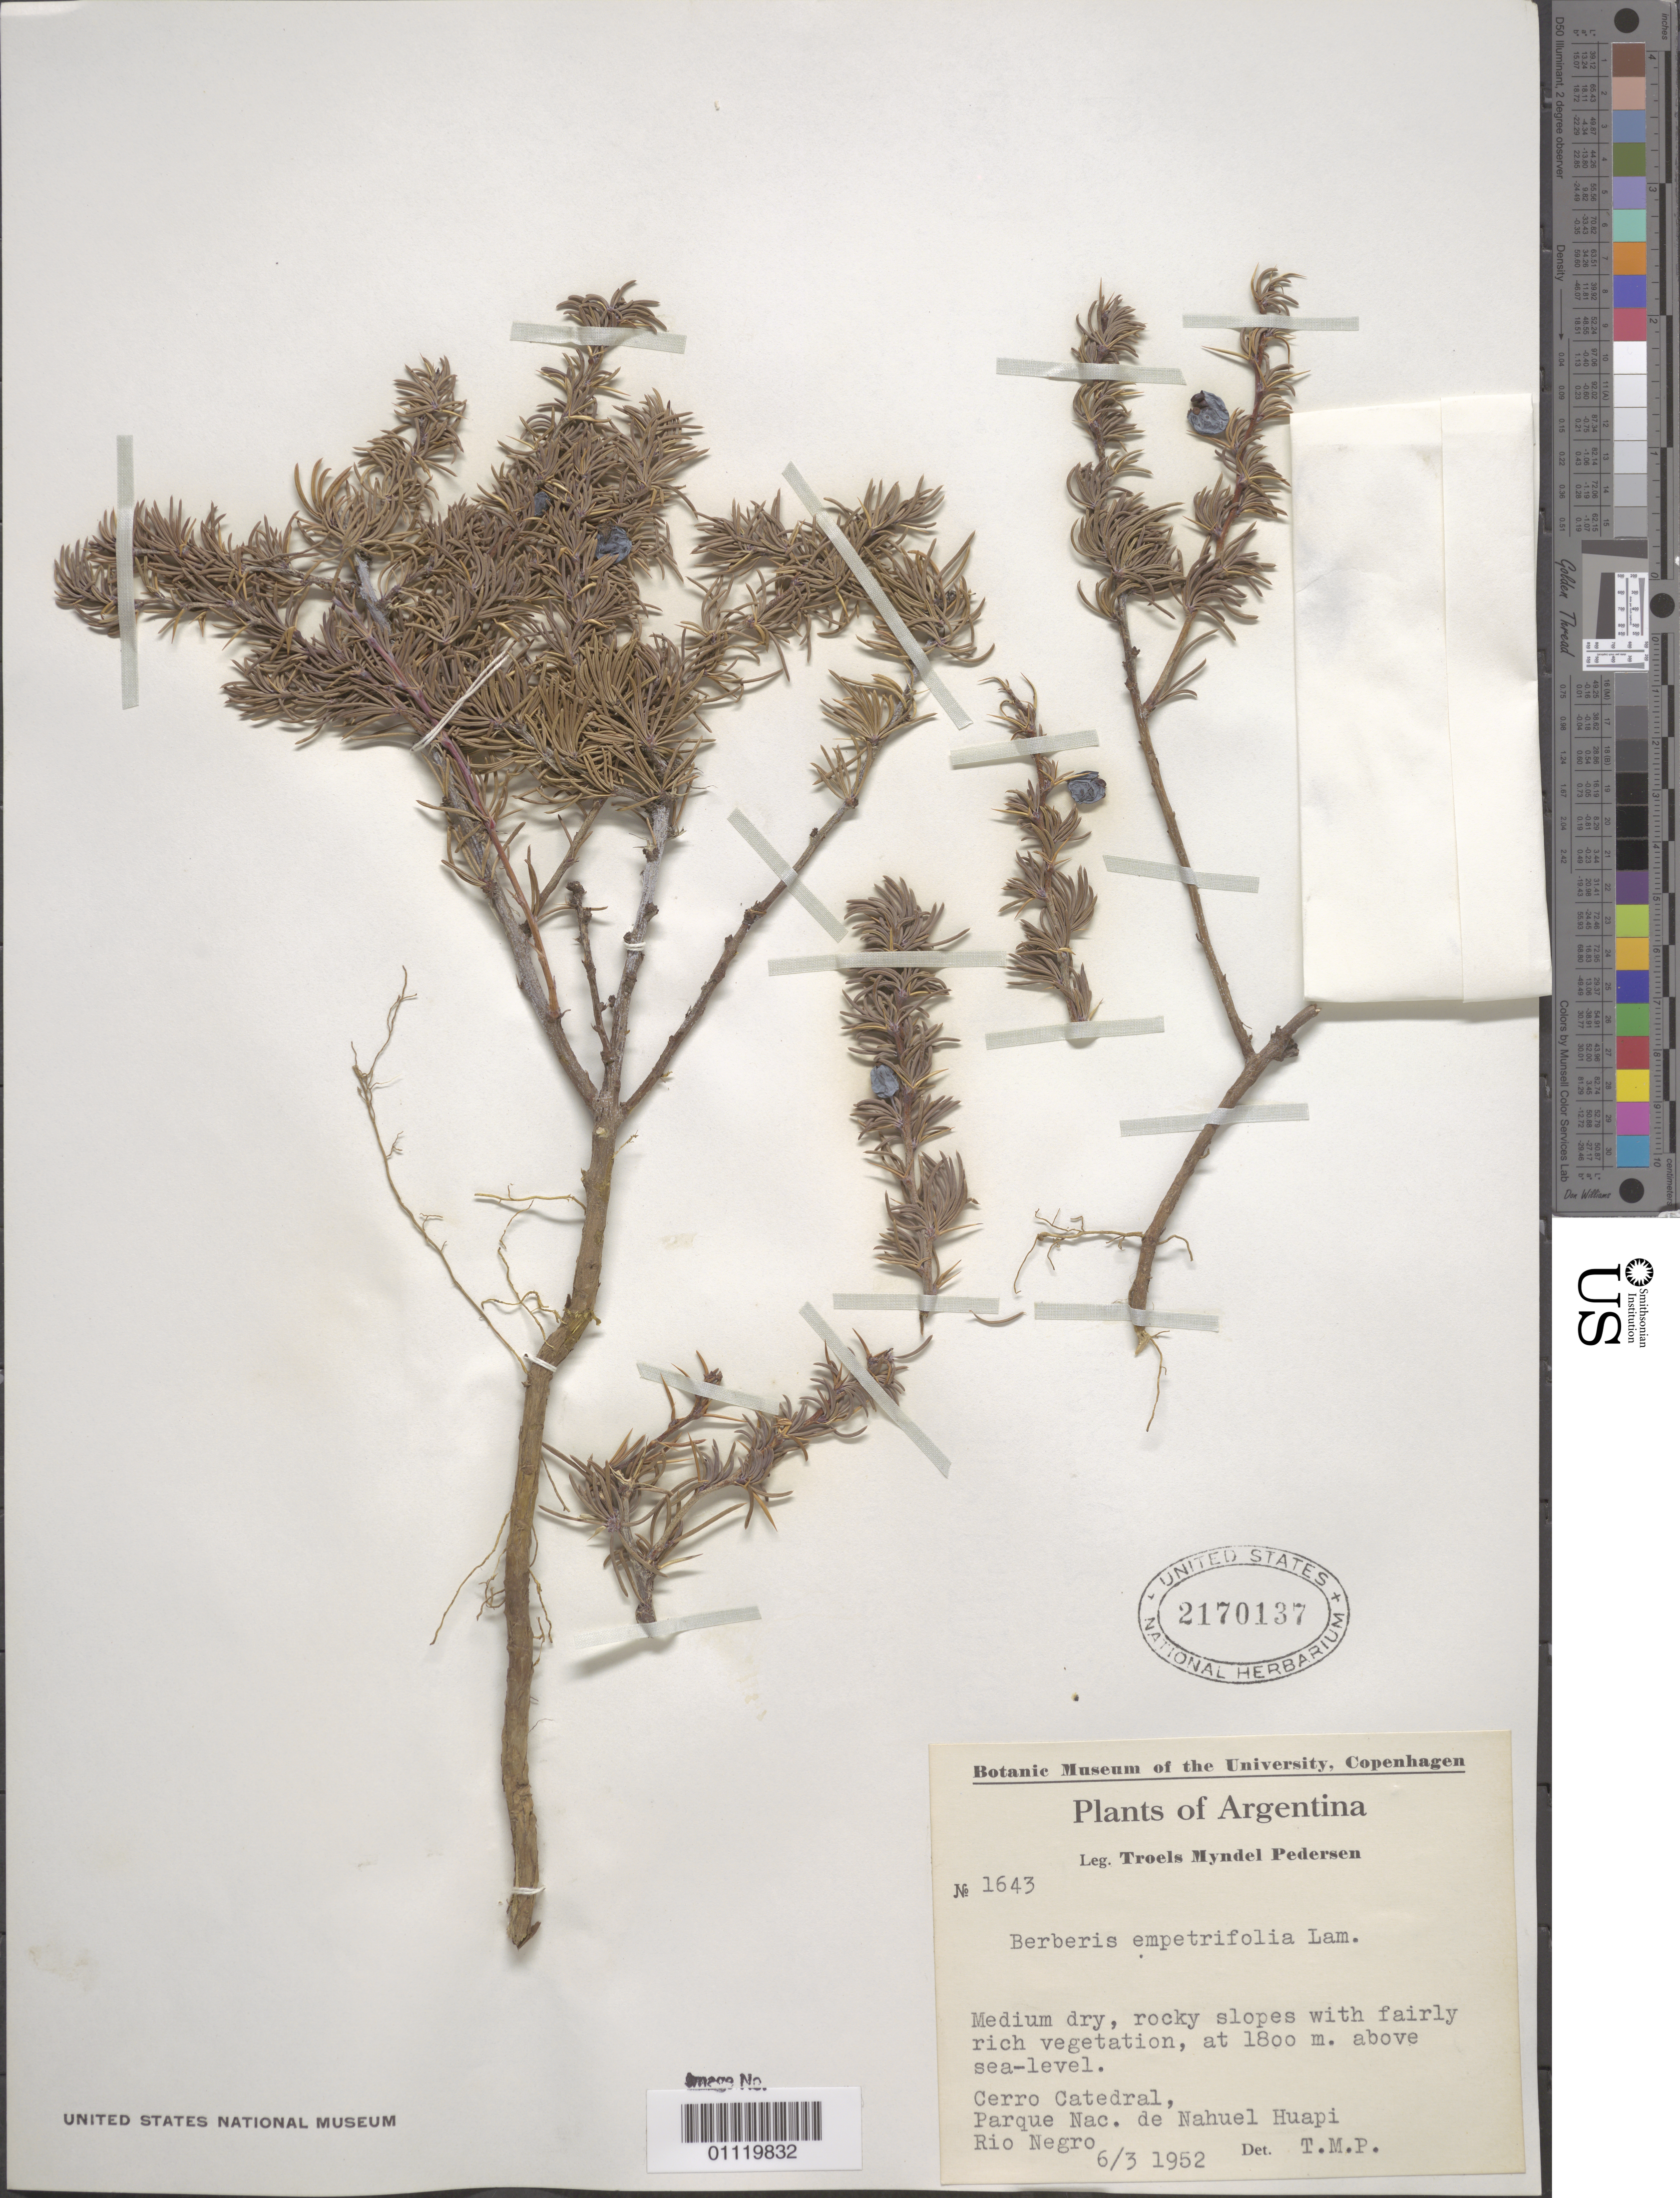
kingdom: Plantae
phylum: Tracheophyta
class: Magnoliopsida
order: Ranunculales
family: Berberidaceae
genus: Berberis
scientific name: Berberis empetrifolia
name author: Lam.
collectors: T. M. Pedersen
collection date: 1952-03-06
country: Argentina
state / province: Rio Negro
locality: Nahuel Huapi National park, Cerro Catedral. Medium dry, rocky slopes with fairly rich vegetation.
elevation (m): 1800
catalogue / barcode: US 2170137